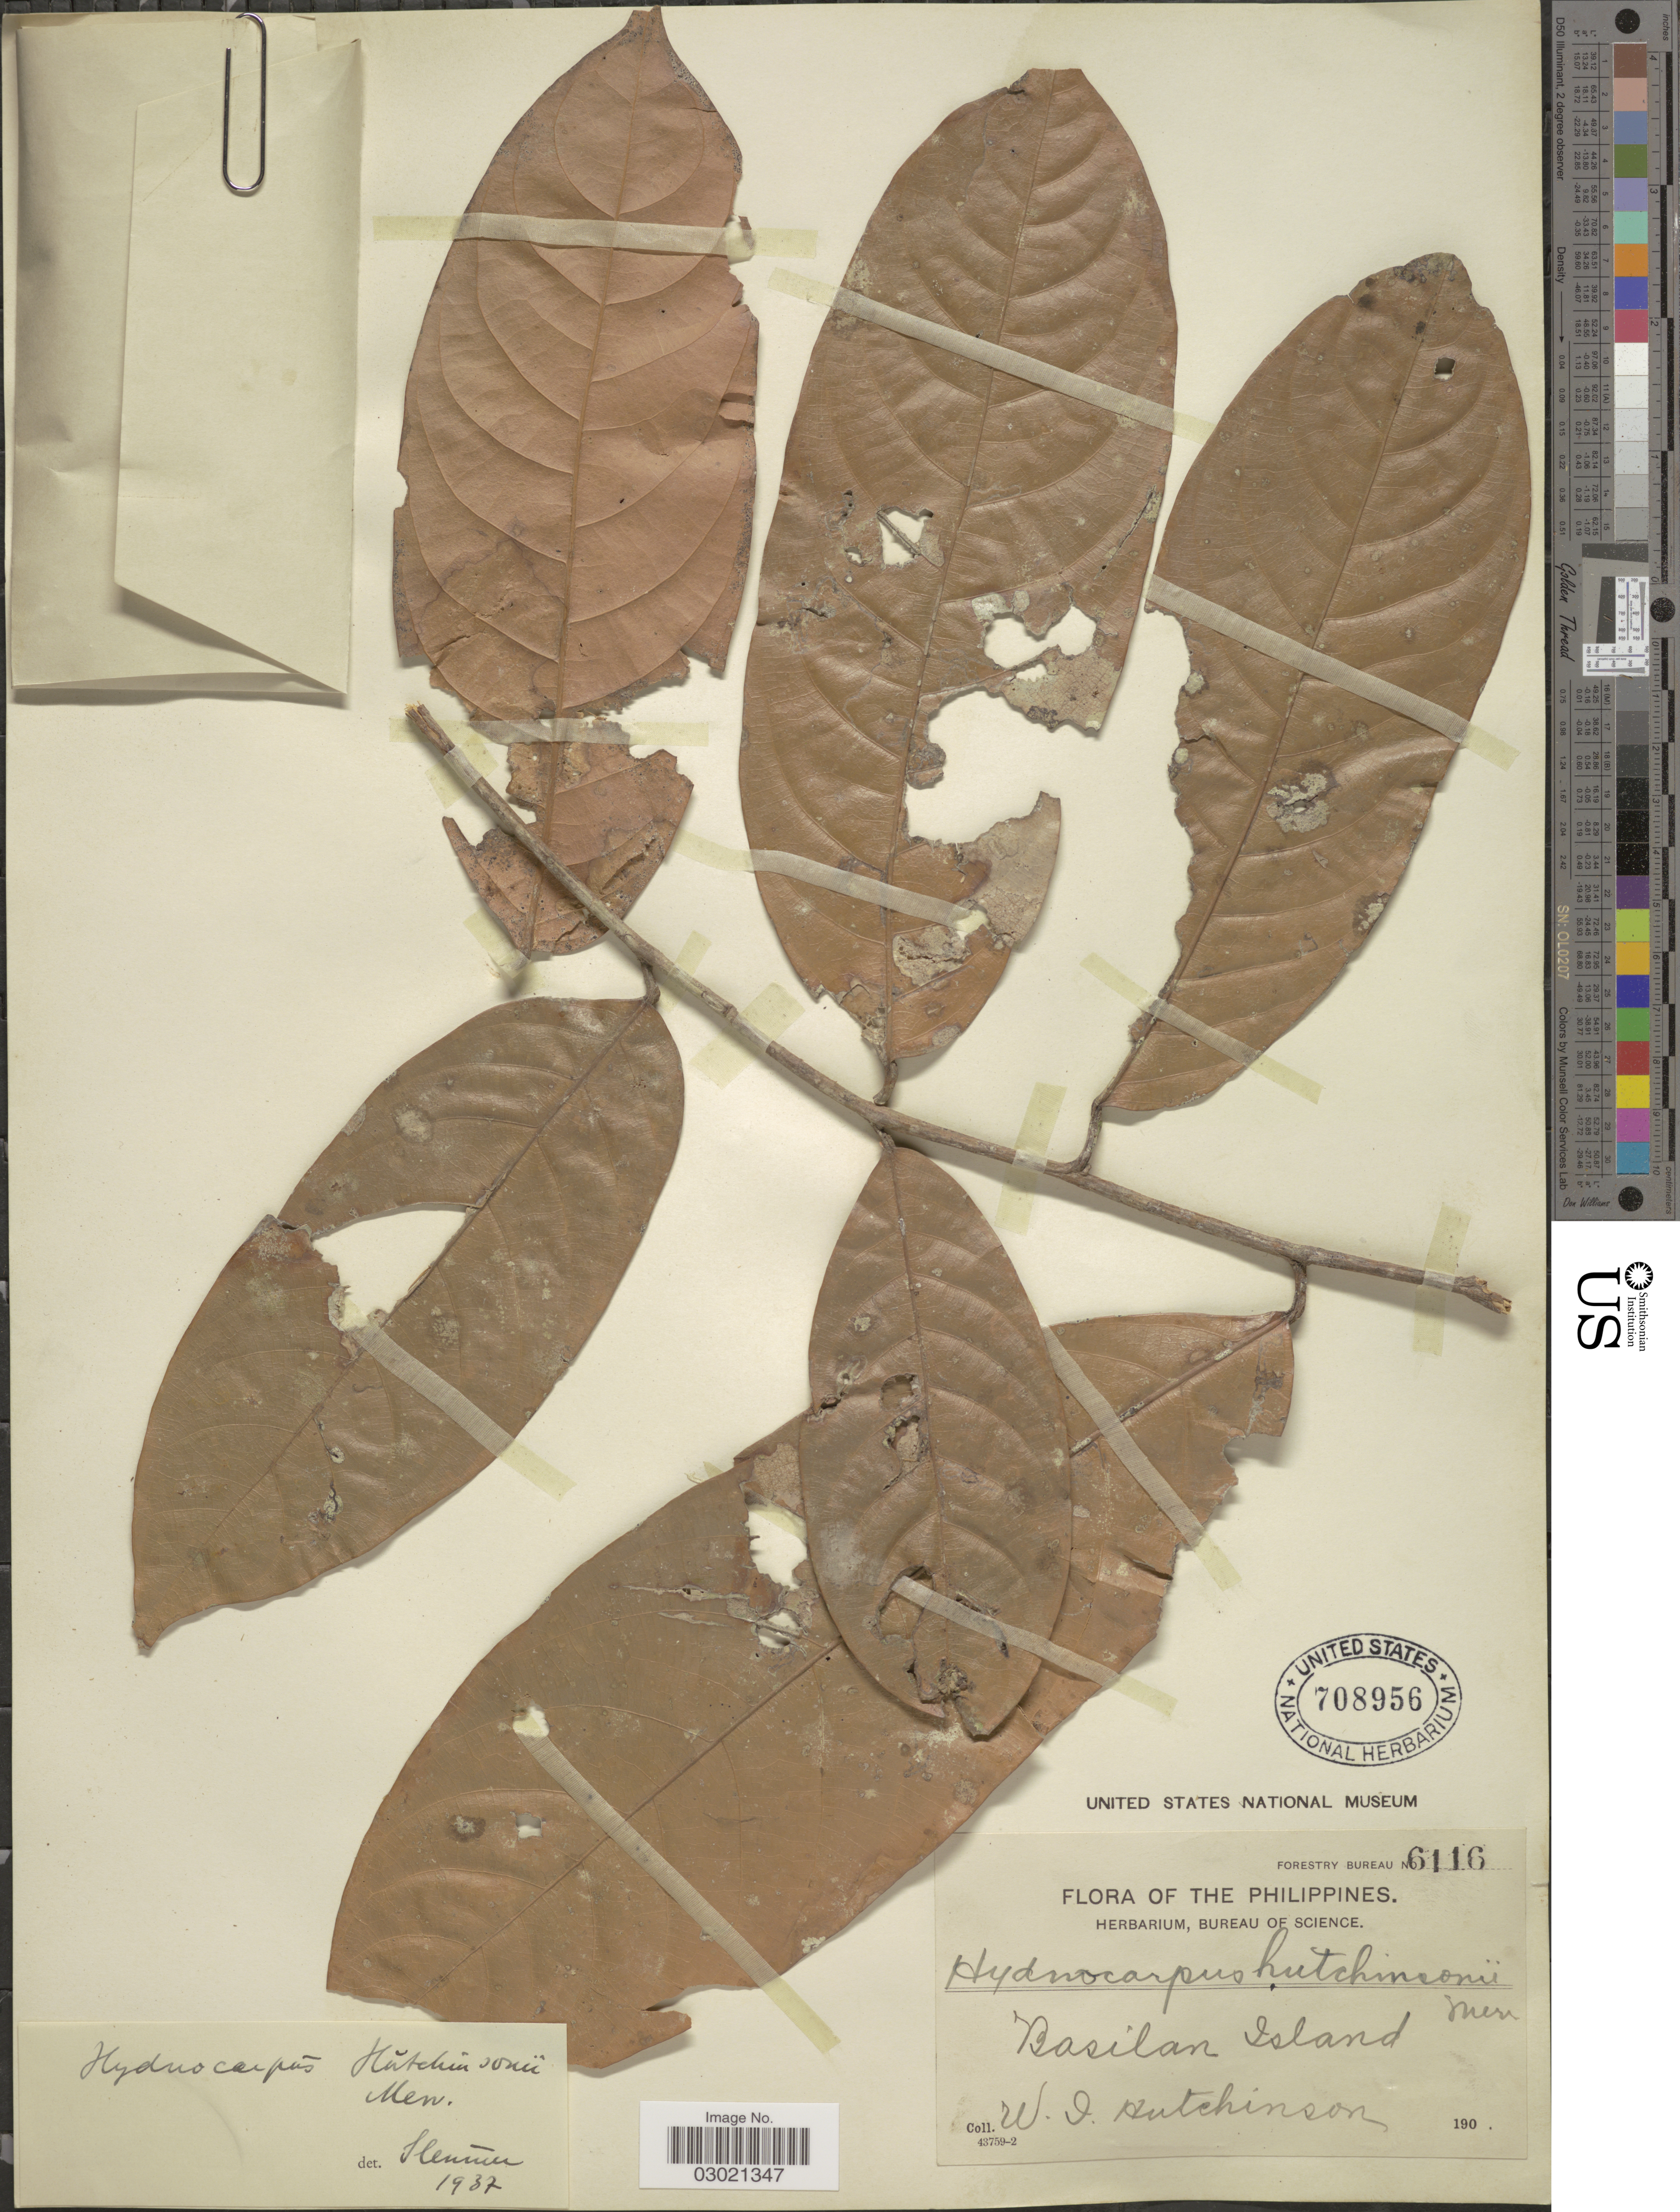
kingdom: Plantae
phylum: Tracheophyta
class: Magnoliopsida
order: Malpighiales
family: Achariaceae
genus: Hydnocarpus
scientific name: Hydnocarpus hutchinsonii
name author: Merr.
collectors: W. I. Hutchinson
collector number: Forestry Bureau 6116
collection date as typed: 190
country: Philippines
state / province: Muslim Mindanao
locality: Basilan Island.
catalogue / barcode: US 708956